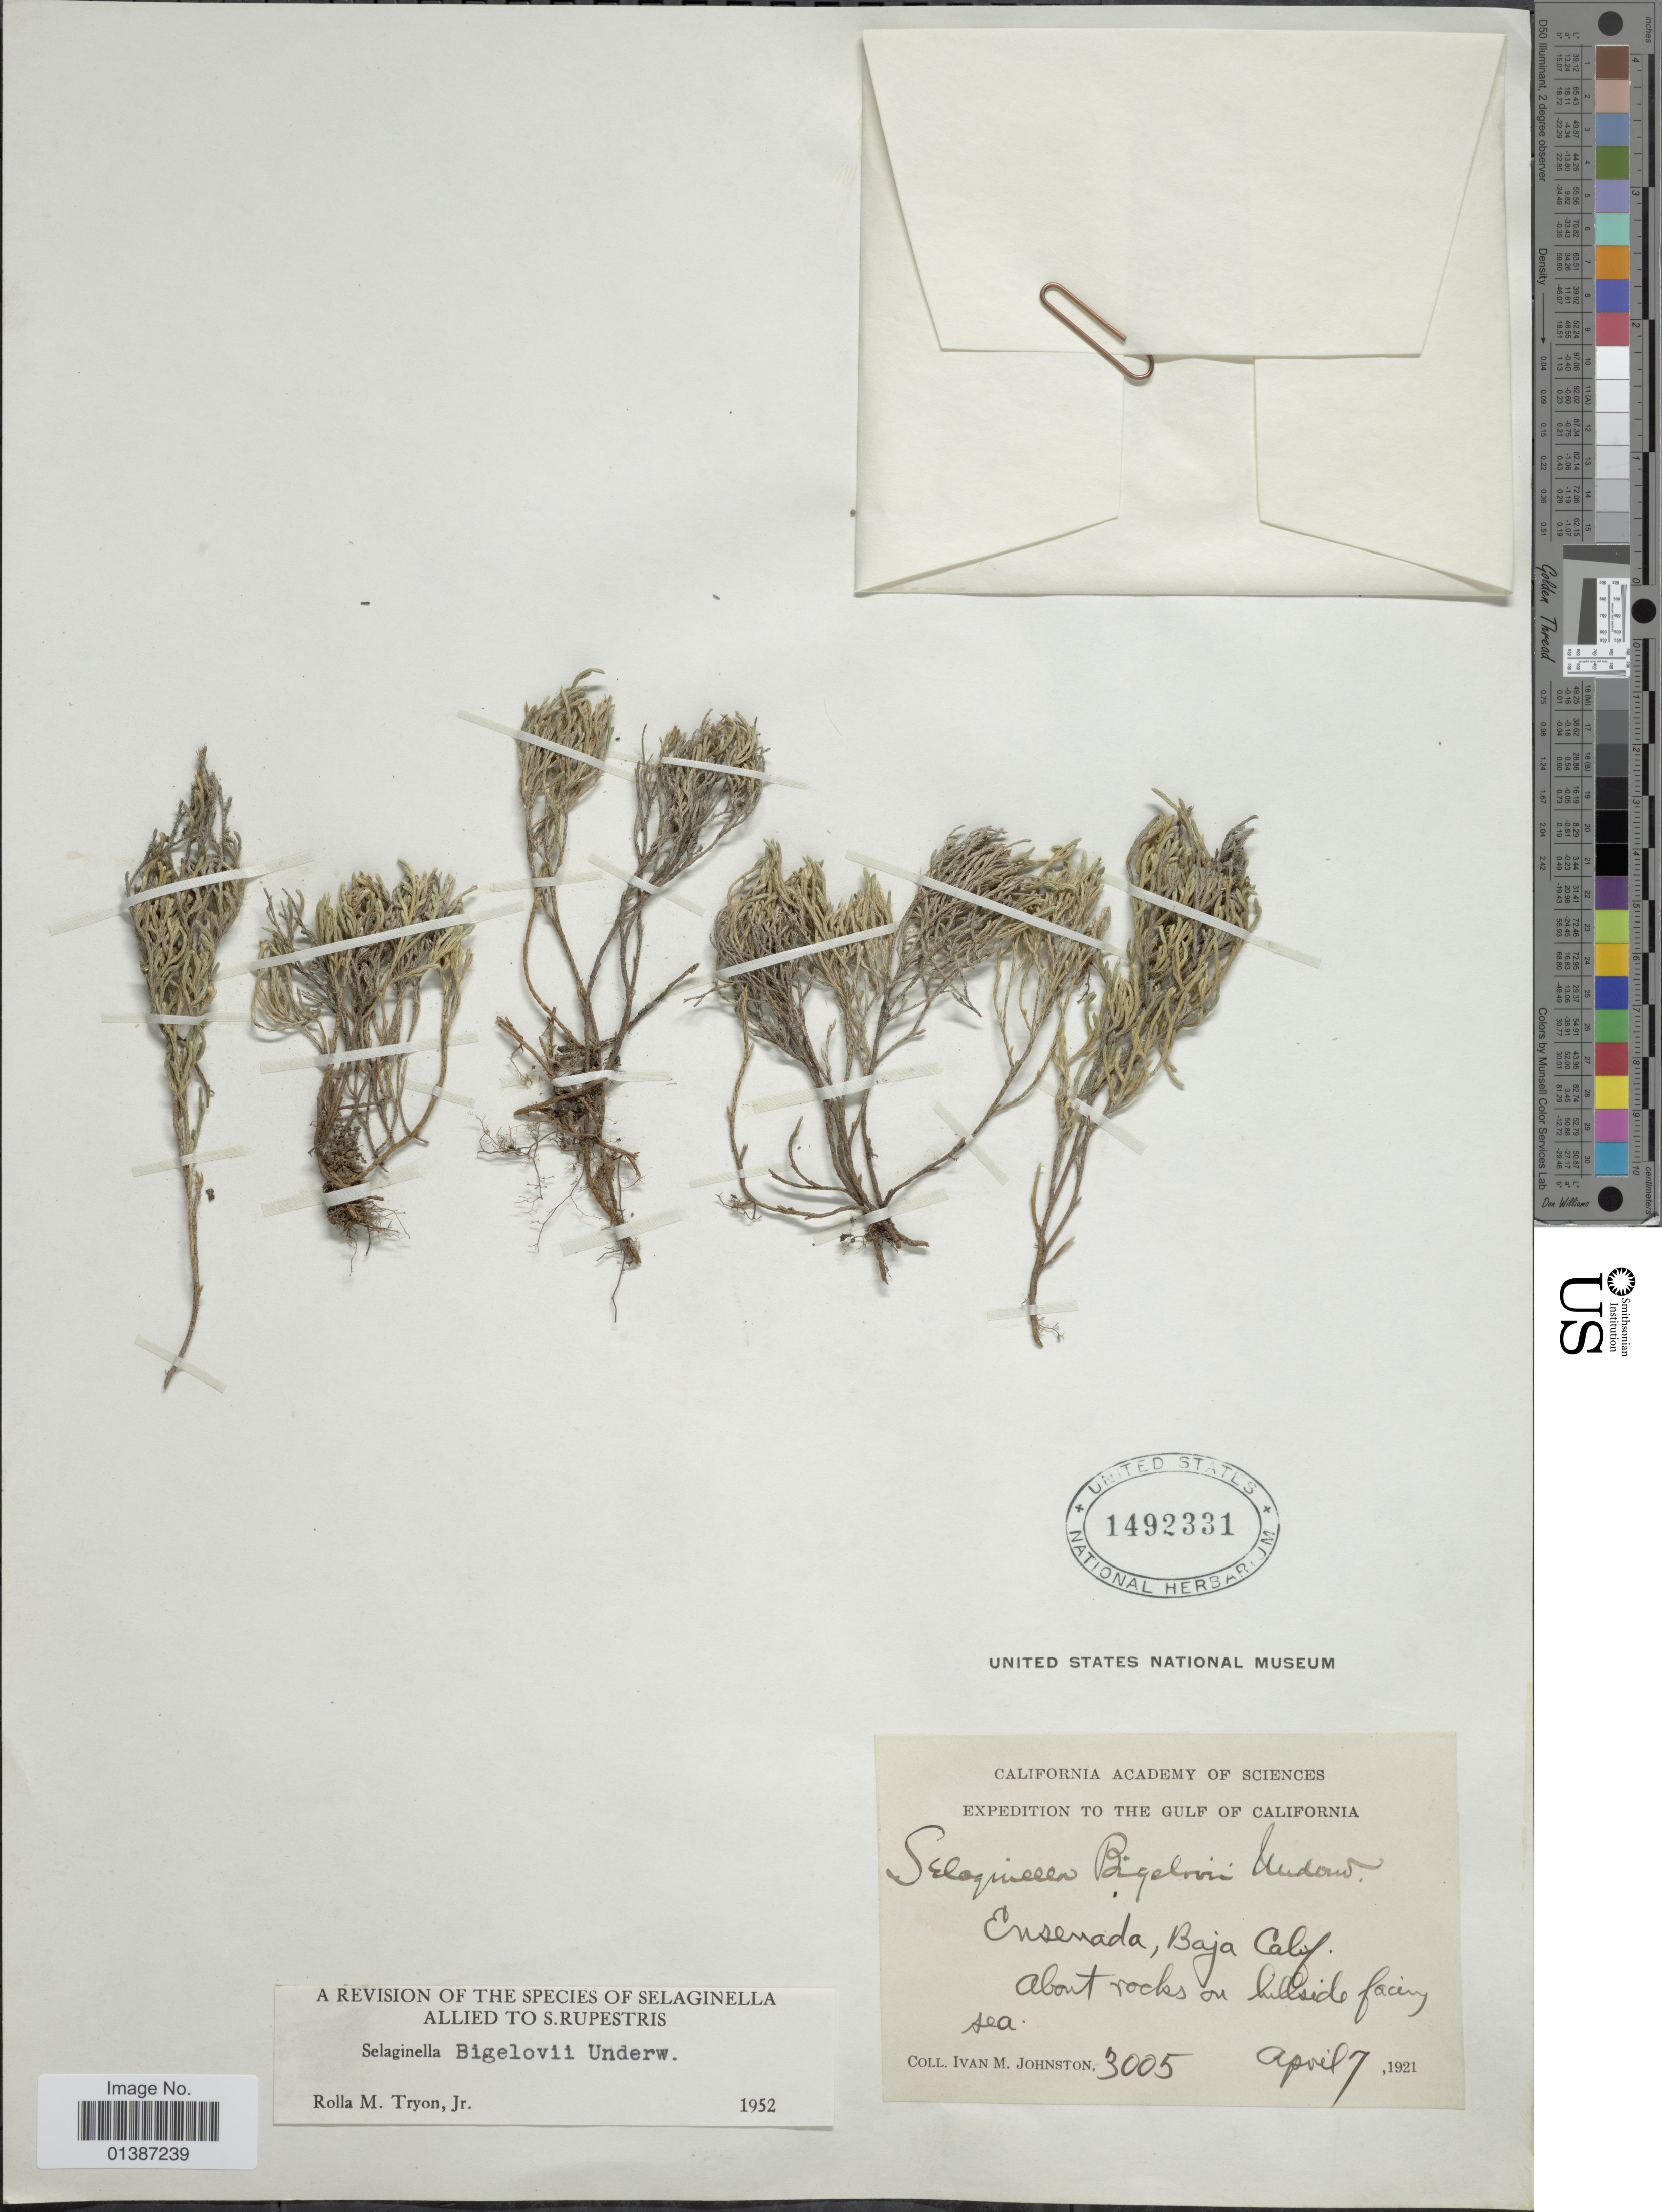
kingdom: Plantae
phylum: Tracheophyta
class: Lycopodiopsida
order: Selaginellales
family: Selaginellaceae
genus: Selaginella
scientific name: Selaginella bigelovii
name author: Underw.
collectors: I.M. Johnston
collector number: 3005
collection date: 1921-04-07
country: Mexico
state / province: Baja California Norte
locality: Ensenada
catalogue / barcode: US 1492331